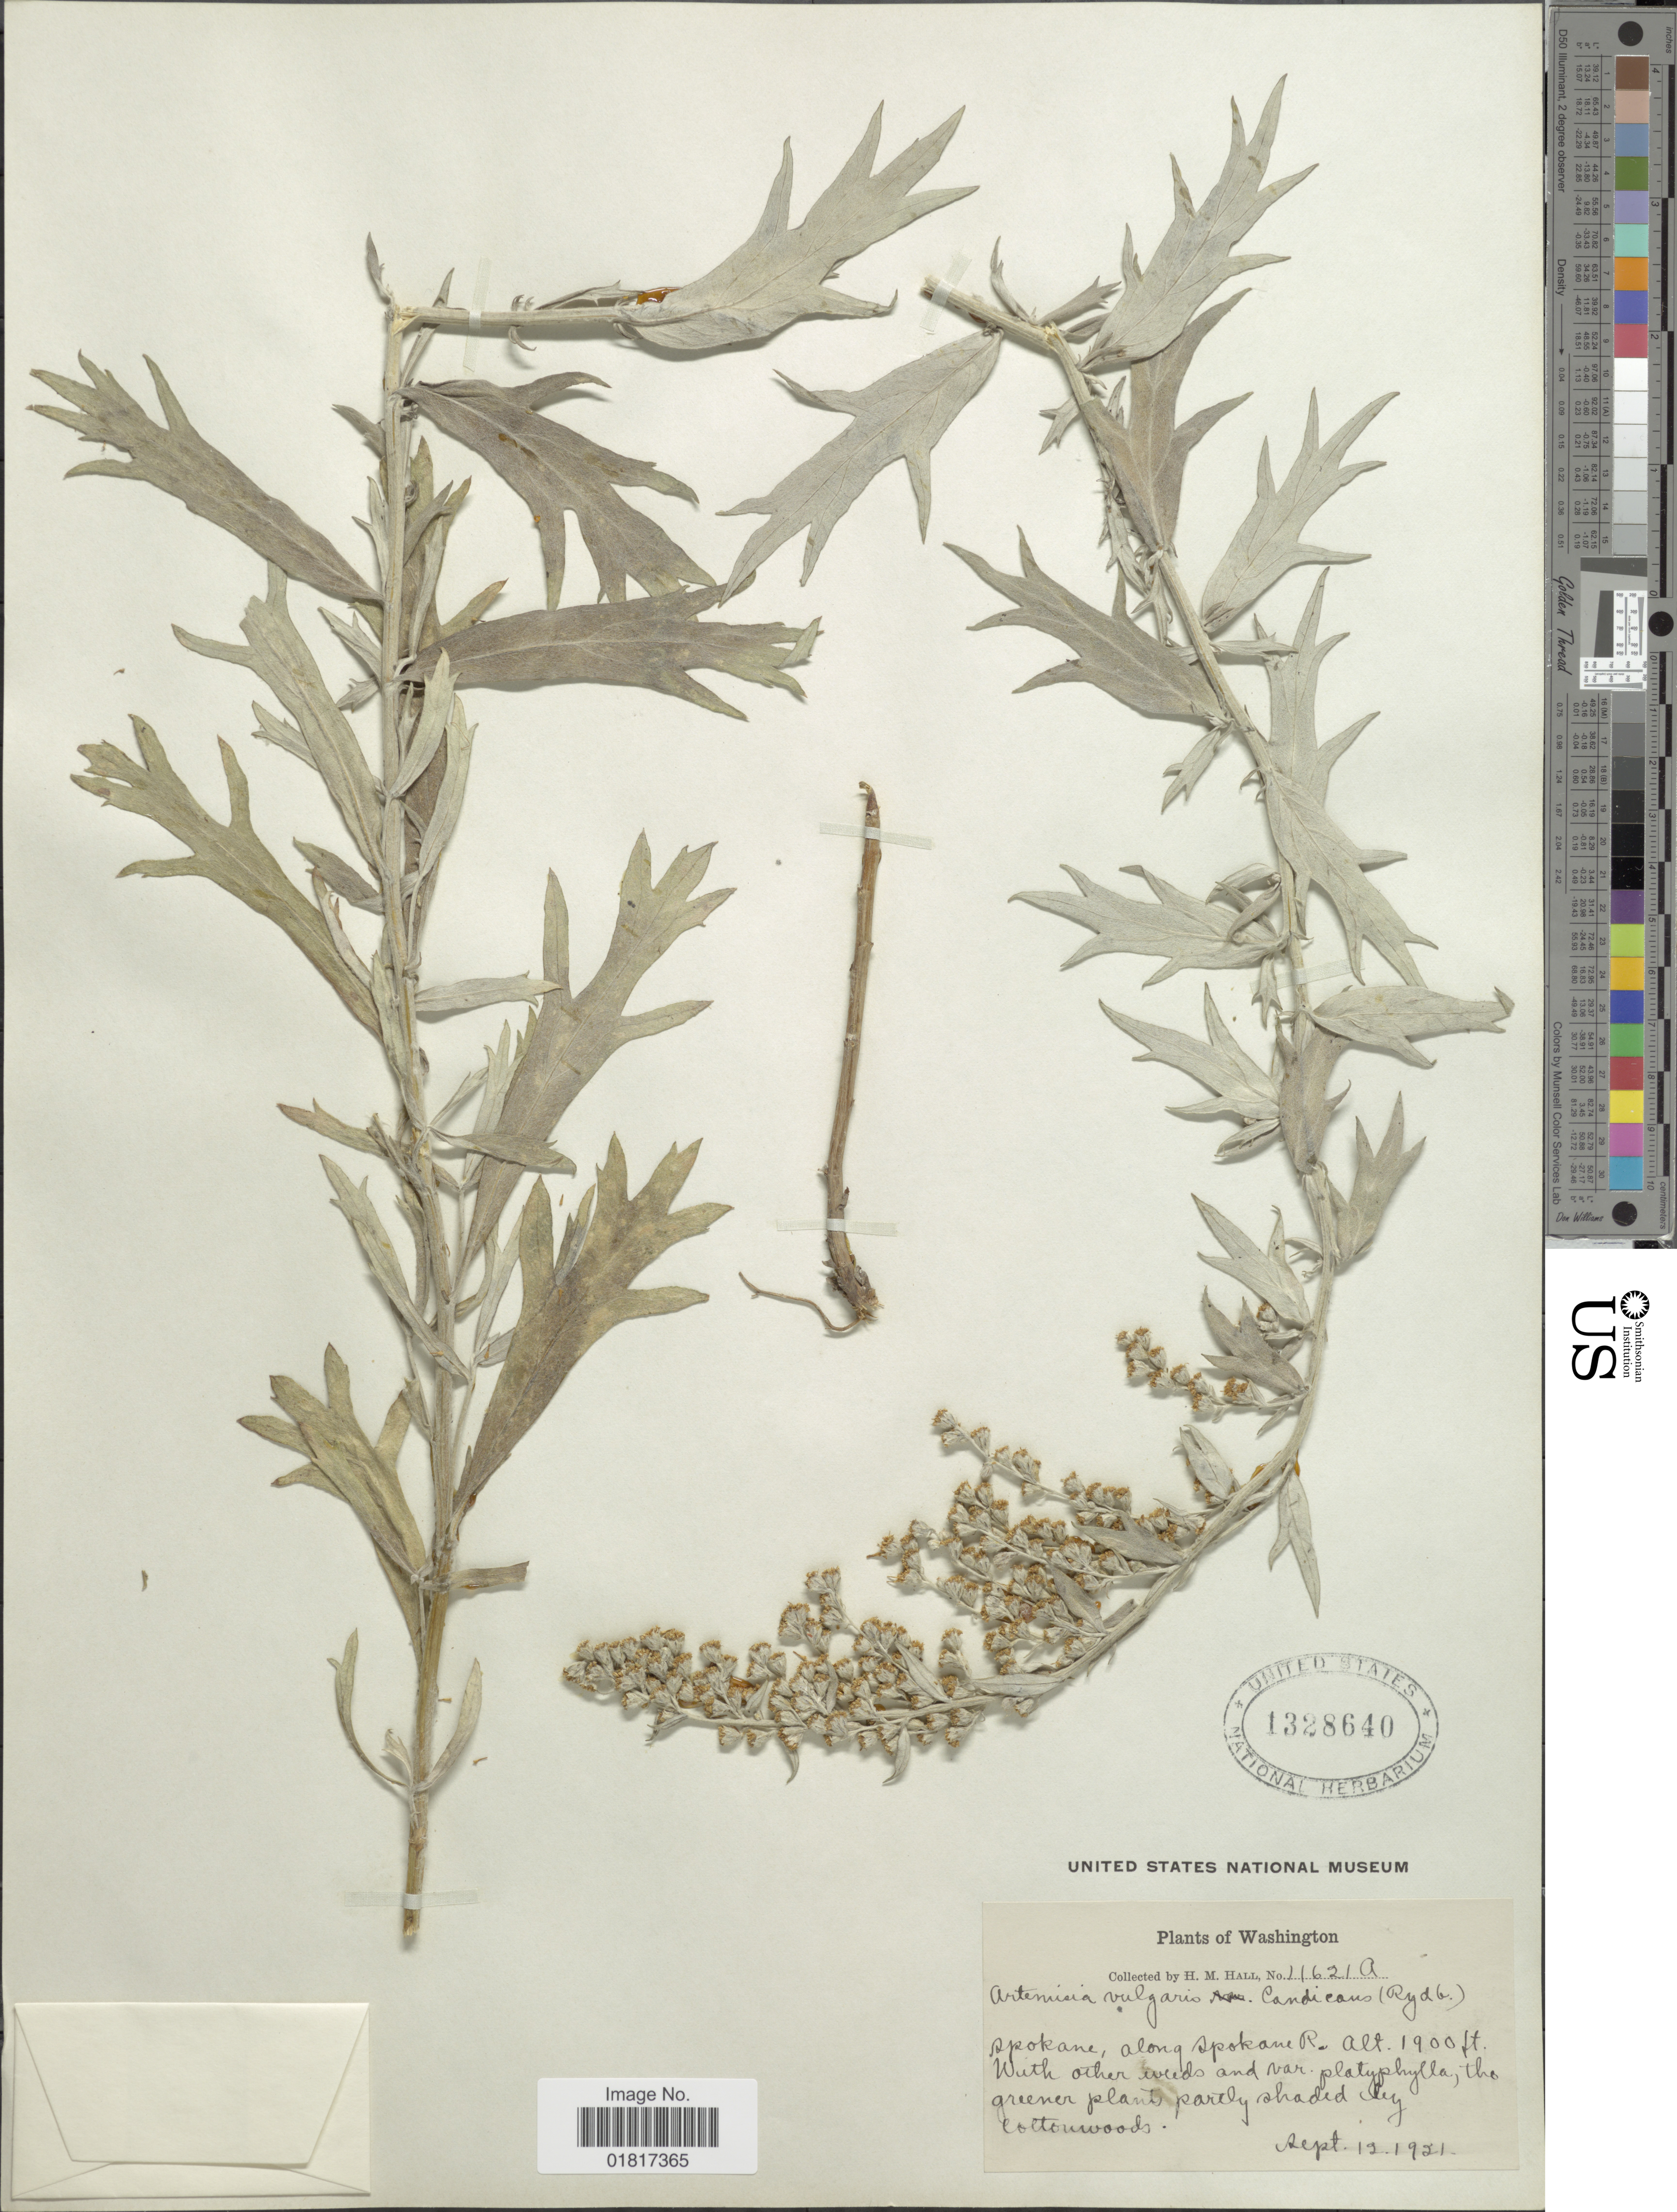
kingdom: Plantae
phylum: Tracheophyta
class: Magnoliopsida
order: Asterales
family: Asteraceae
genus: Artemisia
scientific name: Artemisia vulgaris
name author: L.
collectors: H. M. Hall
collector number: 11621A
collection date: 1921-09-12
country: United States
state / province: Washington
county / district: Spokane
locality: Spokane, along Spokane R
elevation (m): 579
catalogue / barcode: US 1328640